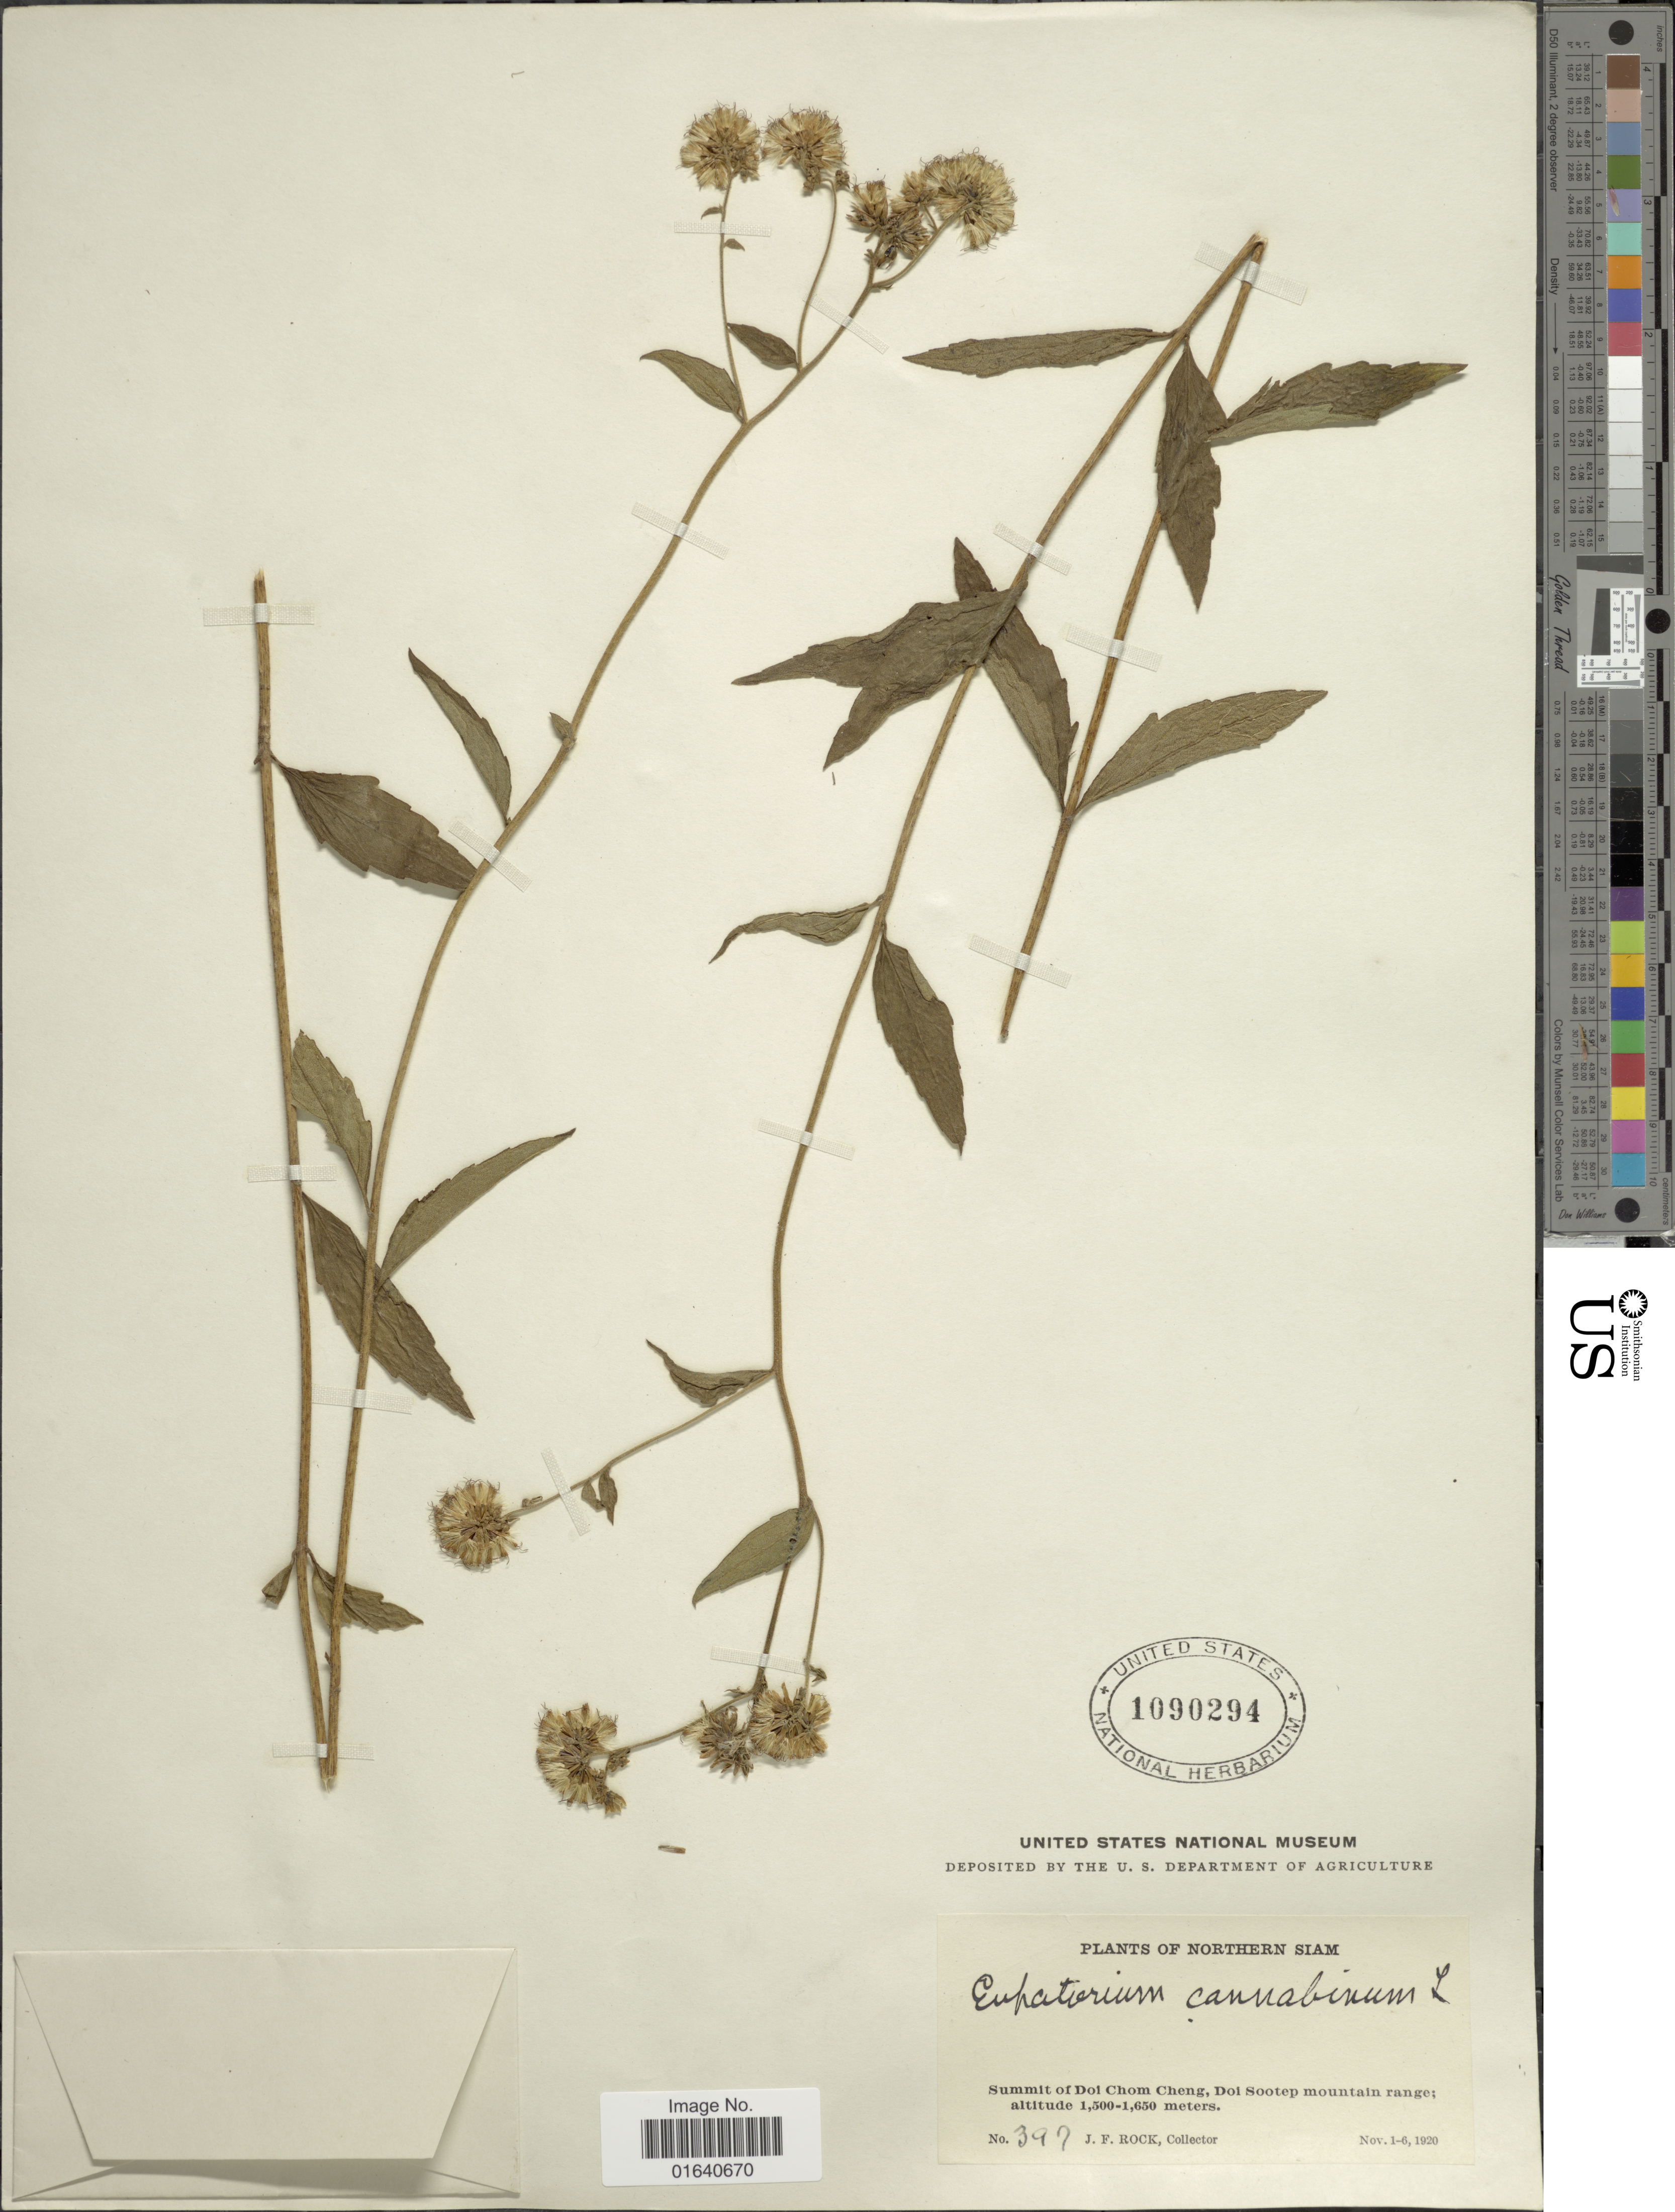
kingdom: Plantae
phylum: Tracheophyta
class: Magnoliopsida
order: Asterales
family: Asteraceae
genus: Eupatorium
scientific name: Eupatorium cannabinum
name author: L.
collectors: J. Rock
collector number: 397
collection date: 1920-11-01/1920-11-06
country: Thailand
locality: Northern Siam, Summit of Doi Chom Cheng, Doi Sootep mountain range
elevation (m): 1500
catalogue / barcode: US 1090294